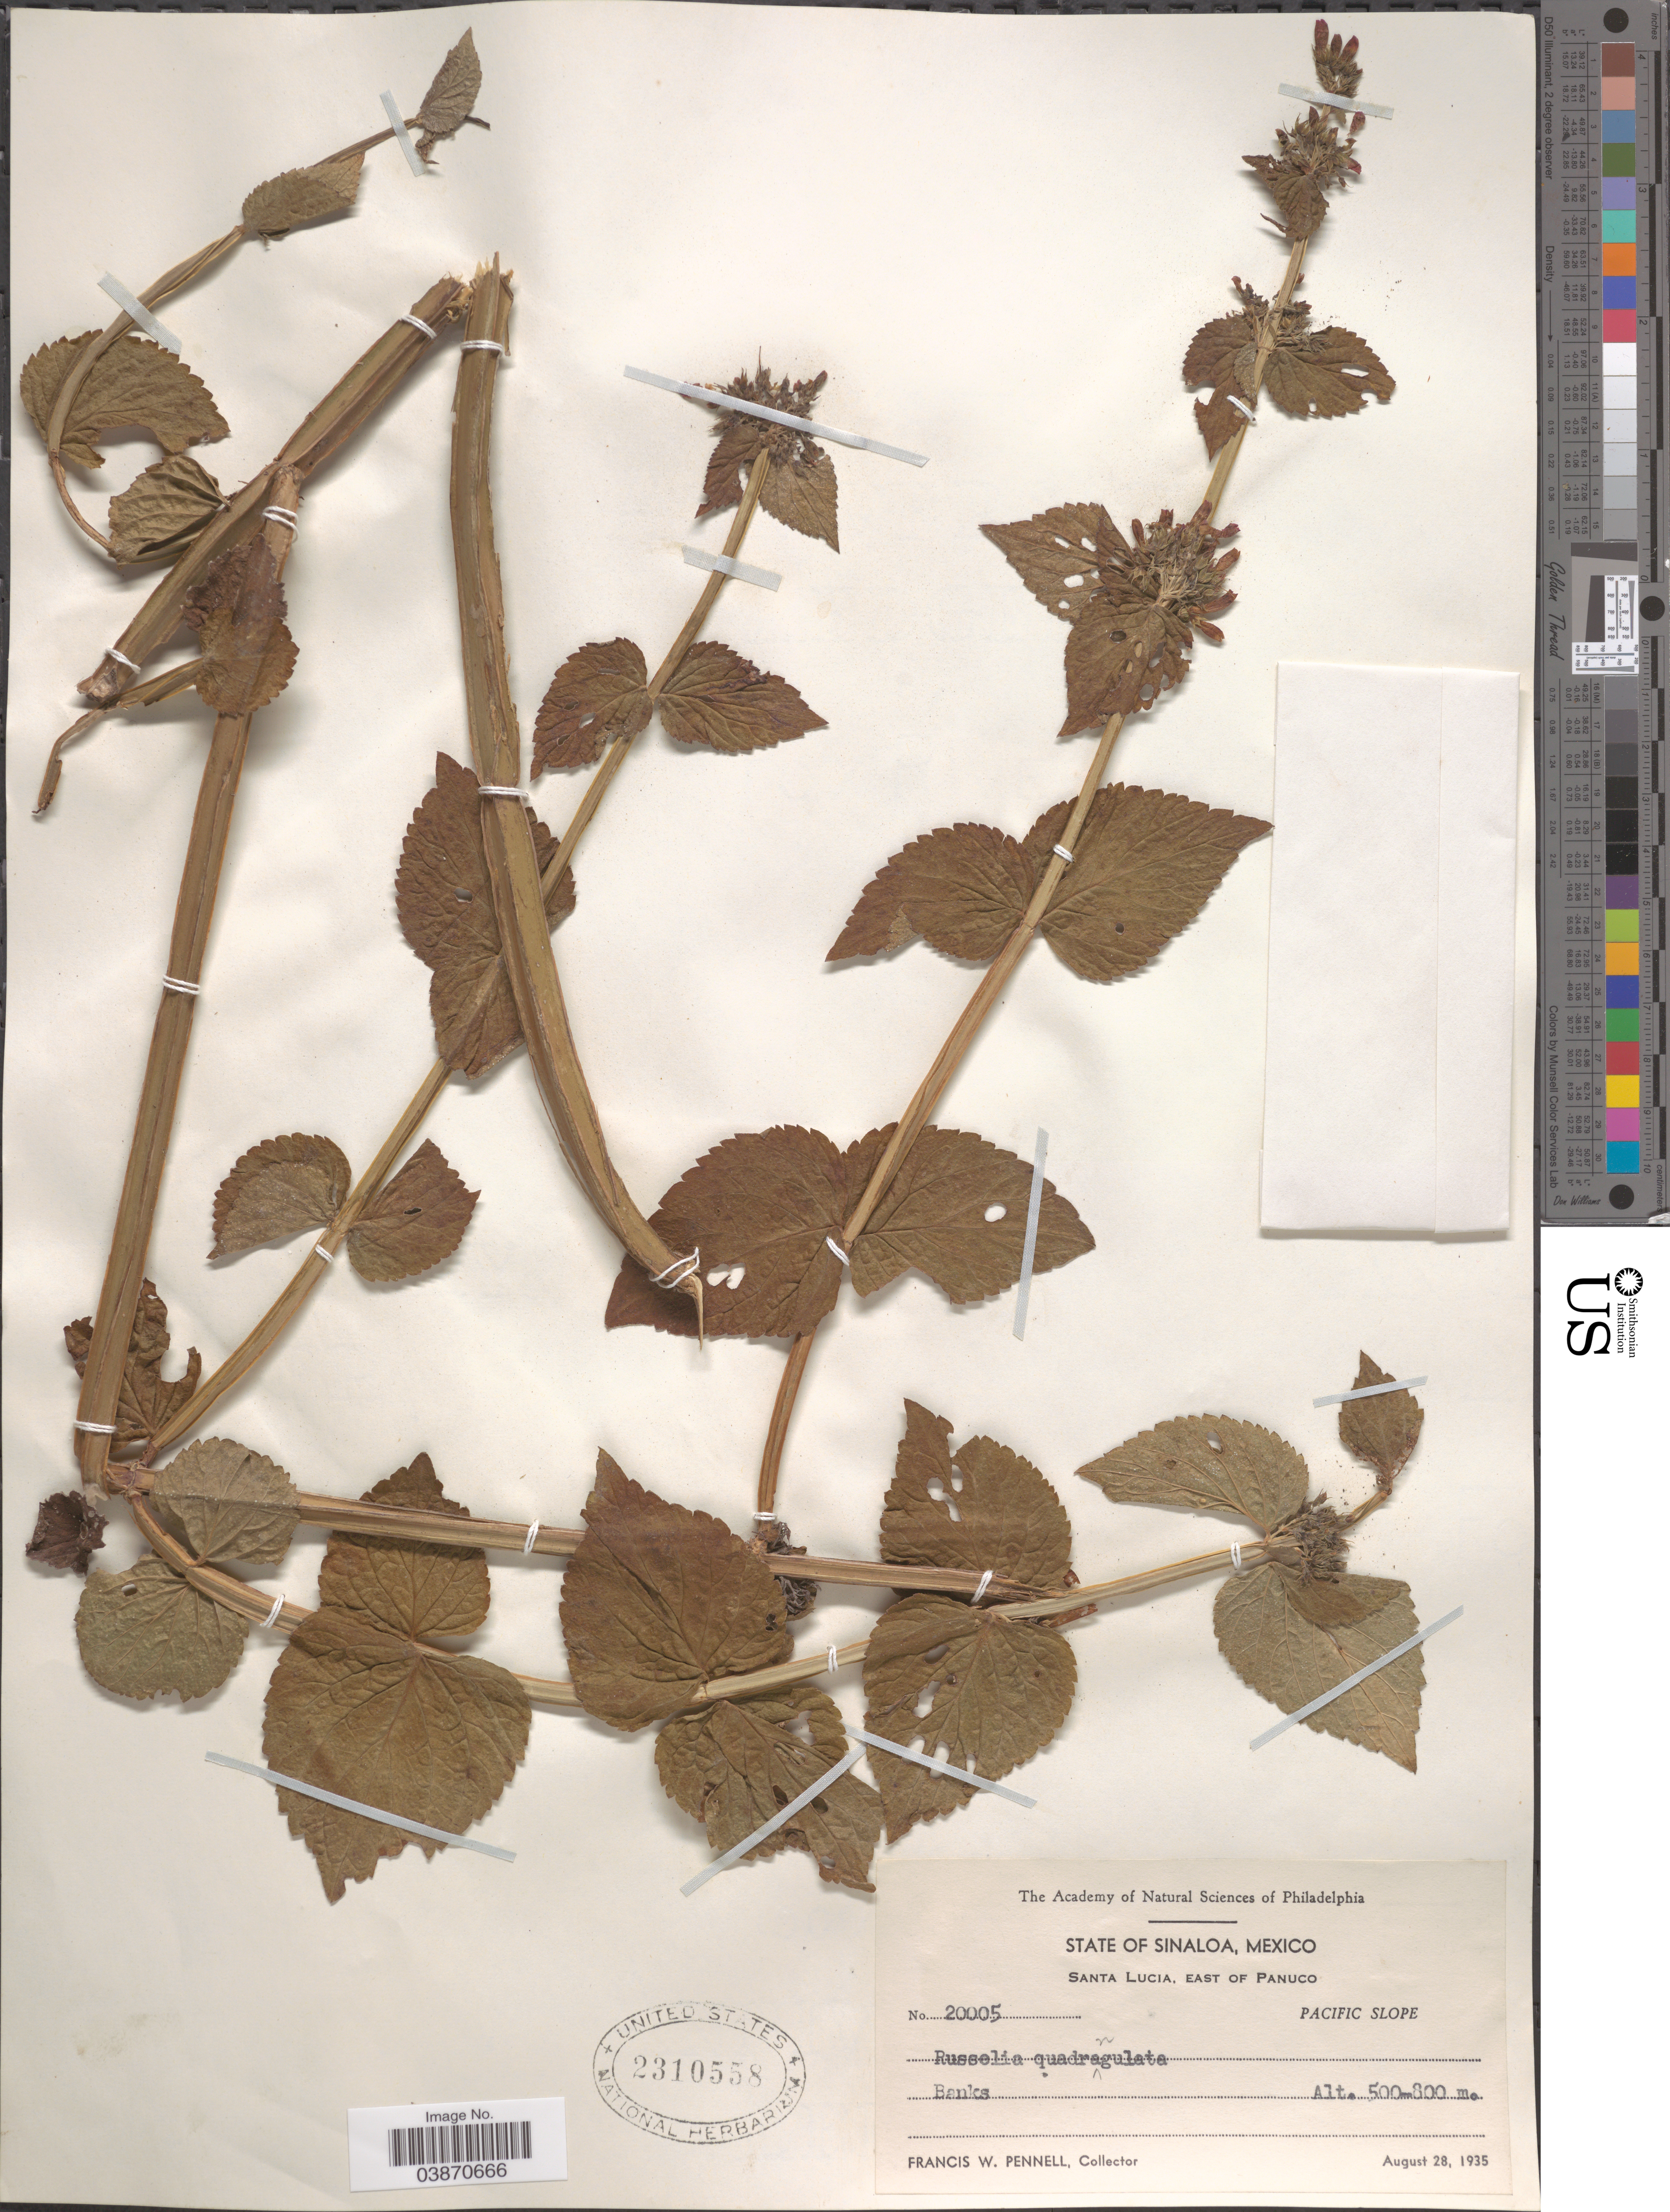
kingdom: Plantae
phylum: Tracheophyta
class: Magnoliopsida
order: Lamiales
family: Plantaginaceae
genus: Russelia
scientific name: Russelia quadrangulata Pennell sp. nov. ined.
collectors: F. W. Pennell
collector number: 20005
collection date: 1935-08-28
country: Mexico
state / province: Sinaloa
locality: Santa Lucia, East of Panuco. Pacific Slope. Banks.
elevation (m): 500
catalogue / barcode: US 2310558